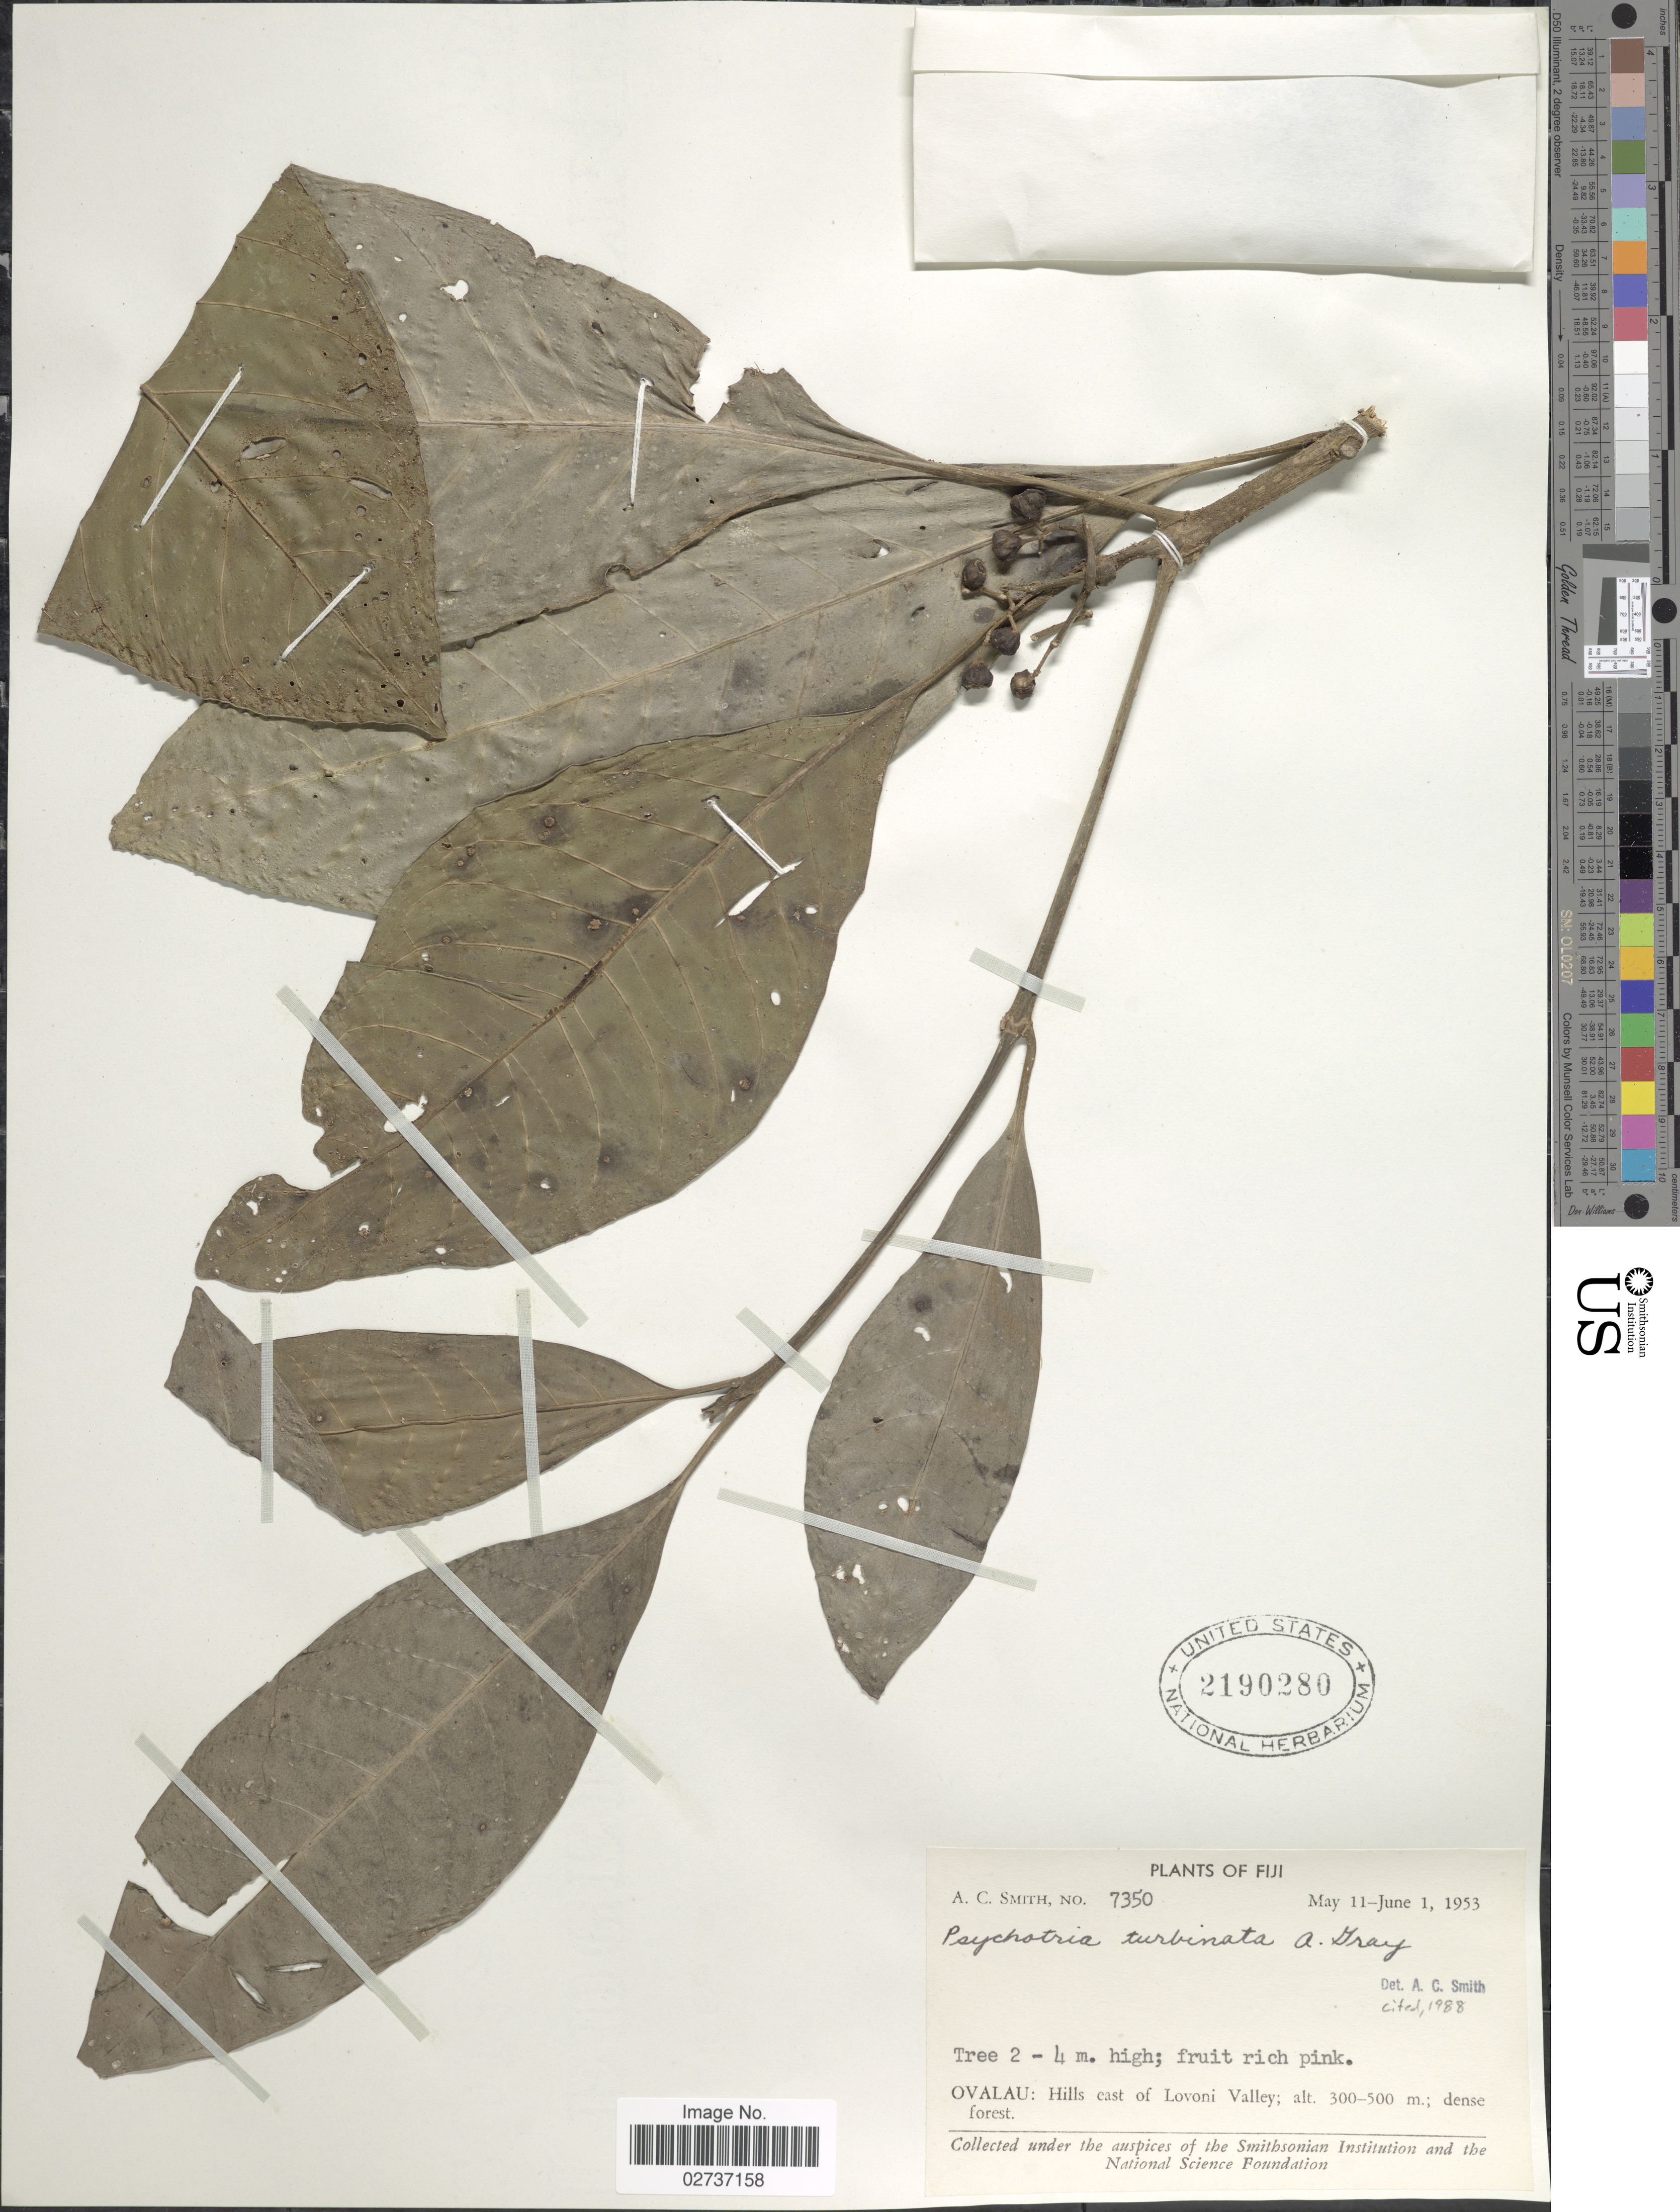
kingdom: Plantae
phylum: Tracheophyta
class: Magnoliopsida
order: Gentianales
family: Rubiaceae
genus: Psychotria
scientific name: Psychotria turbinata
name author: A. Gray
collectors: A. C. Smith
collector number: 7350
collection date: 1953-05-11/1953-06-01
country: Fiji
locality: Ovalau: Hills east of Lovoni Valley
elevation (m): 300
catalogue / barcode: US 2190280